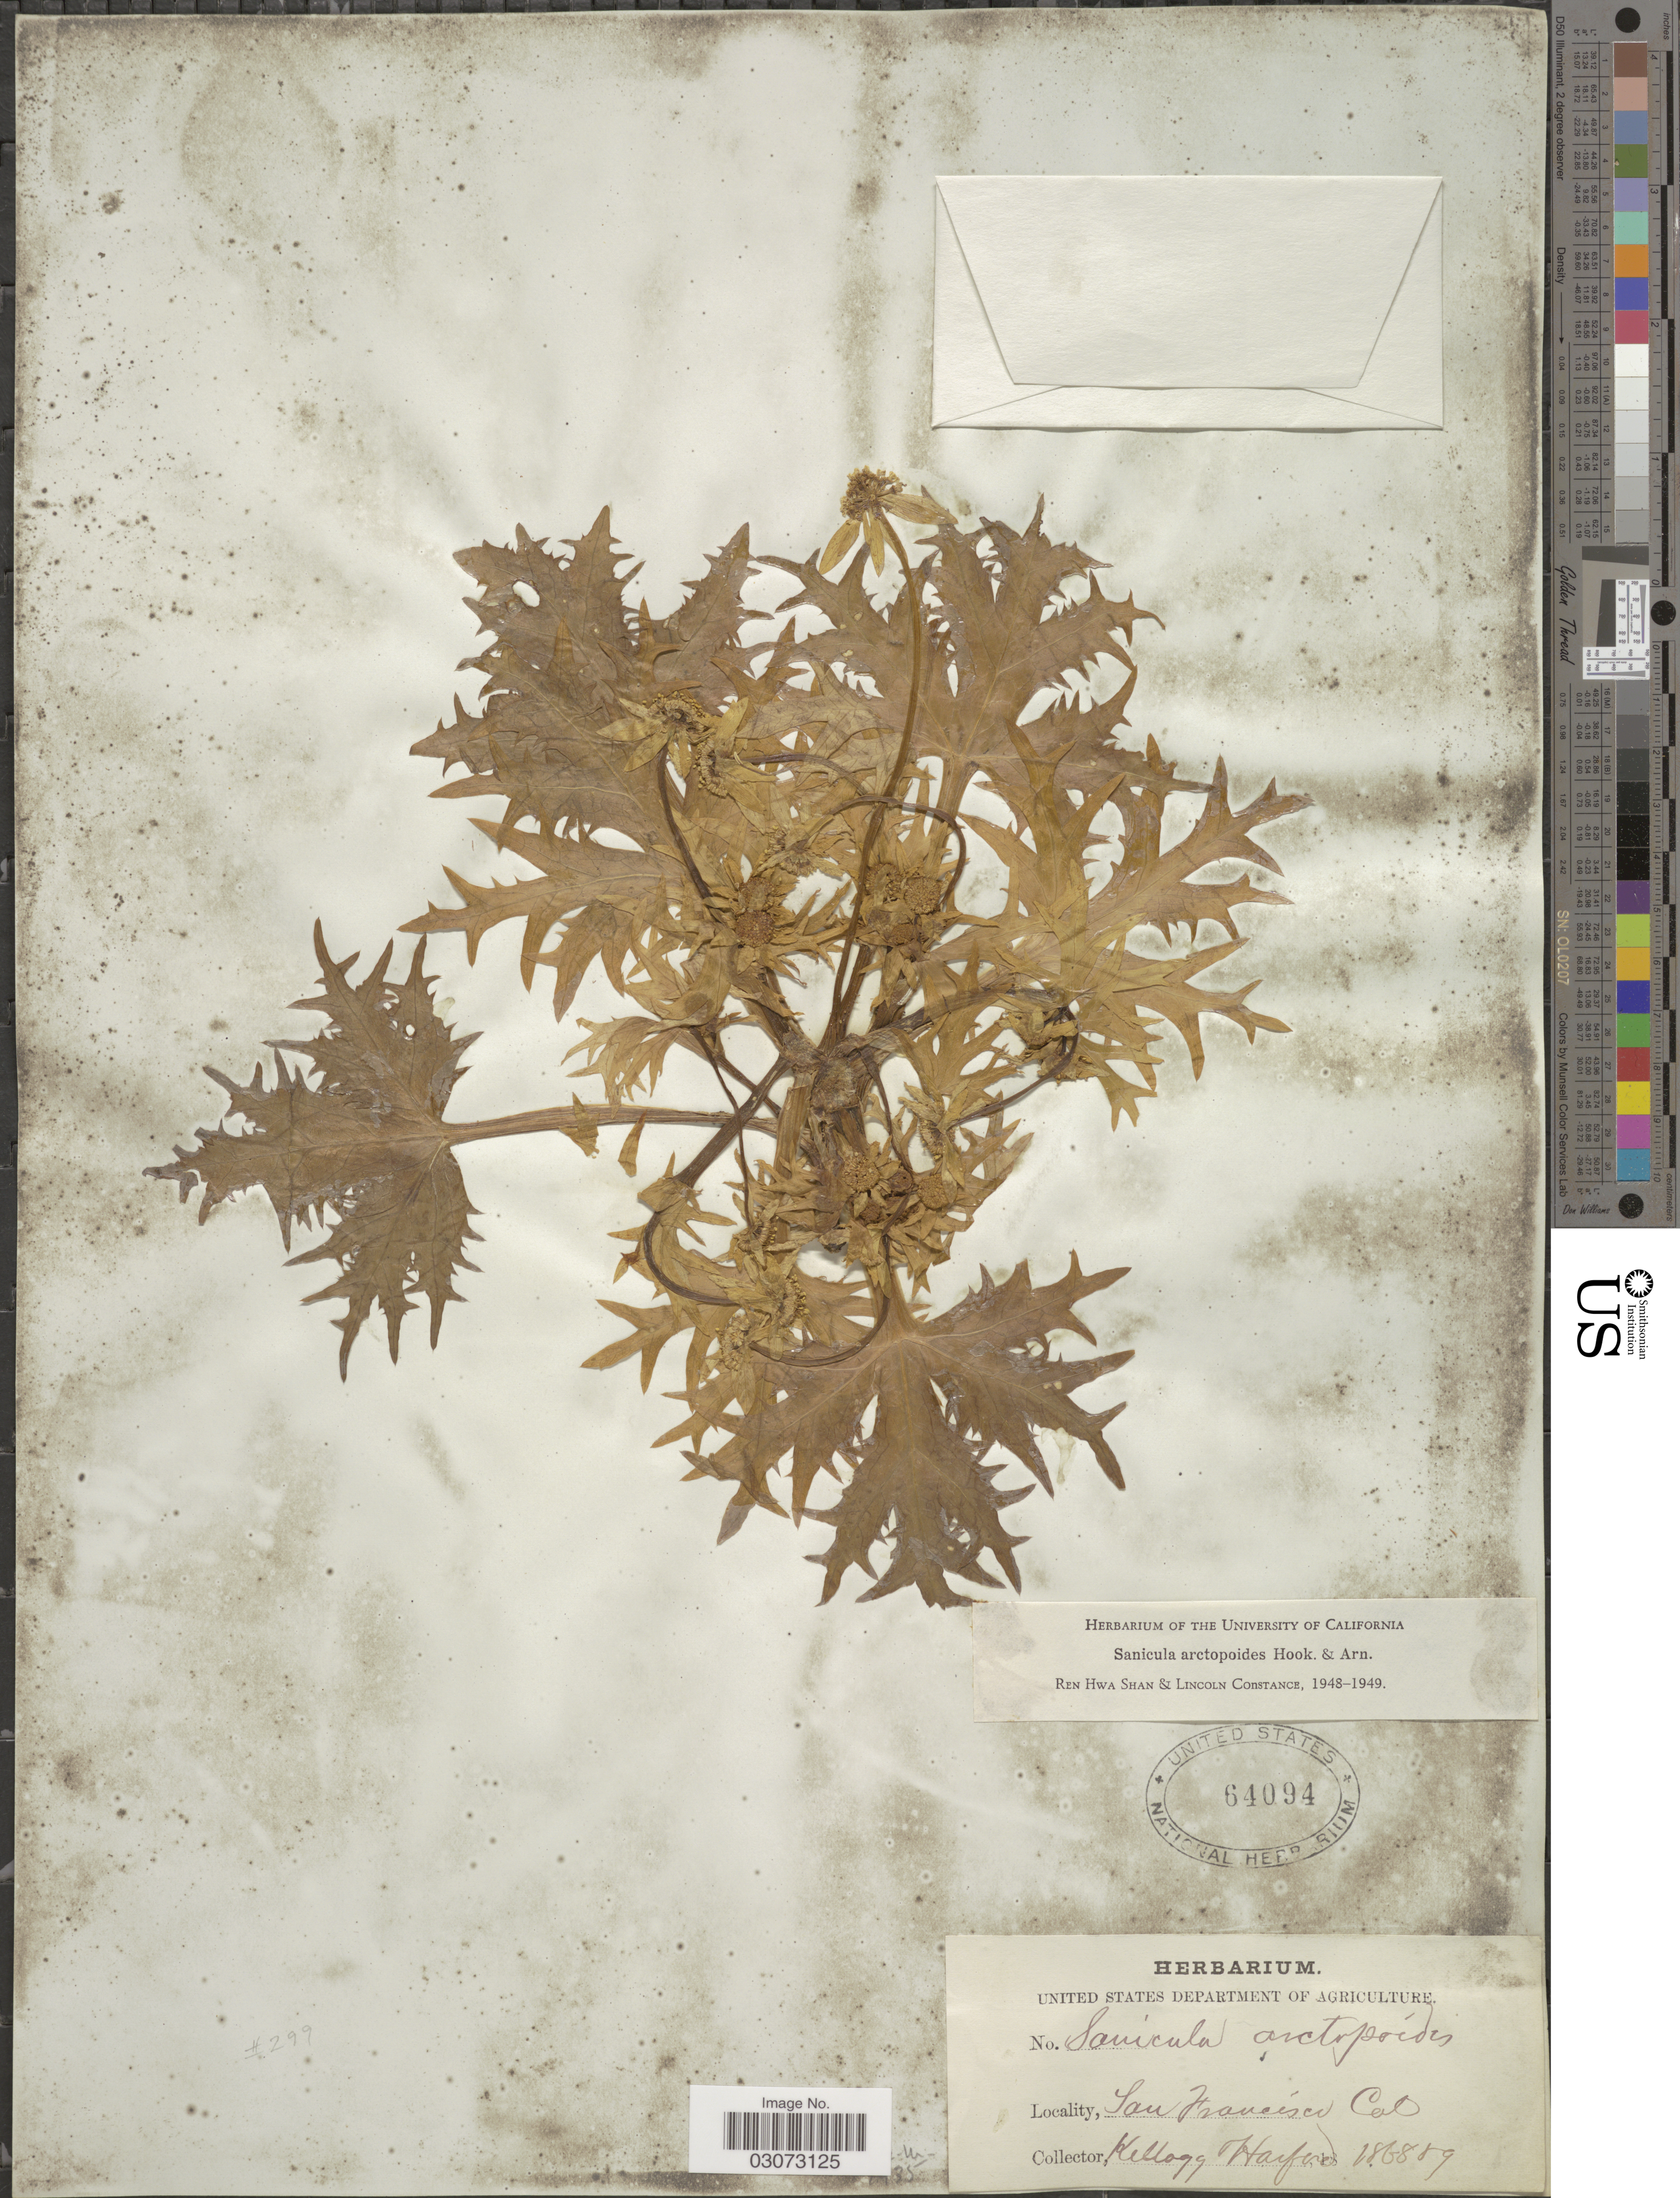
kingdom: Plantae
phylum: Tracheophyta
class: Magnoliopsida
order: Apiales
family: Apiaceae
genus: Sanicula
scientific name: Sanicula arctopoides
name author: Hook. & Arn.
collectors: H. Kellogg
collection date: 1868/1869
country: United States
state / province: California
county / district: San Francisco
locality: San Francisco, Cal.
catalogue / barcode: US 64094